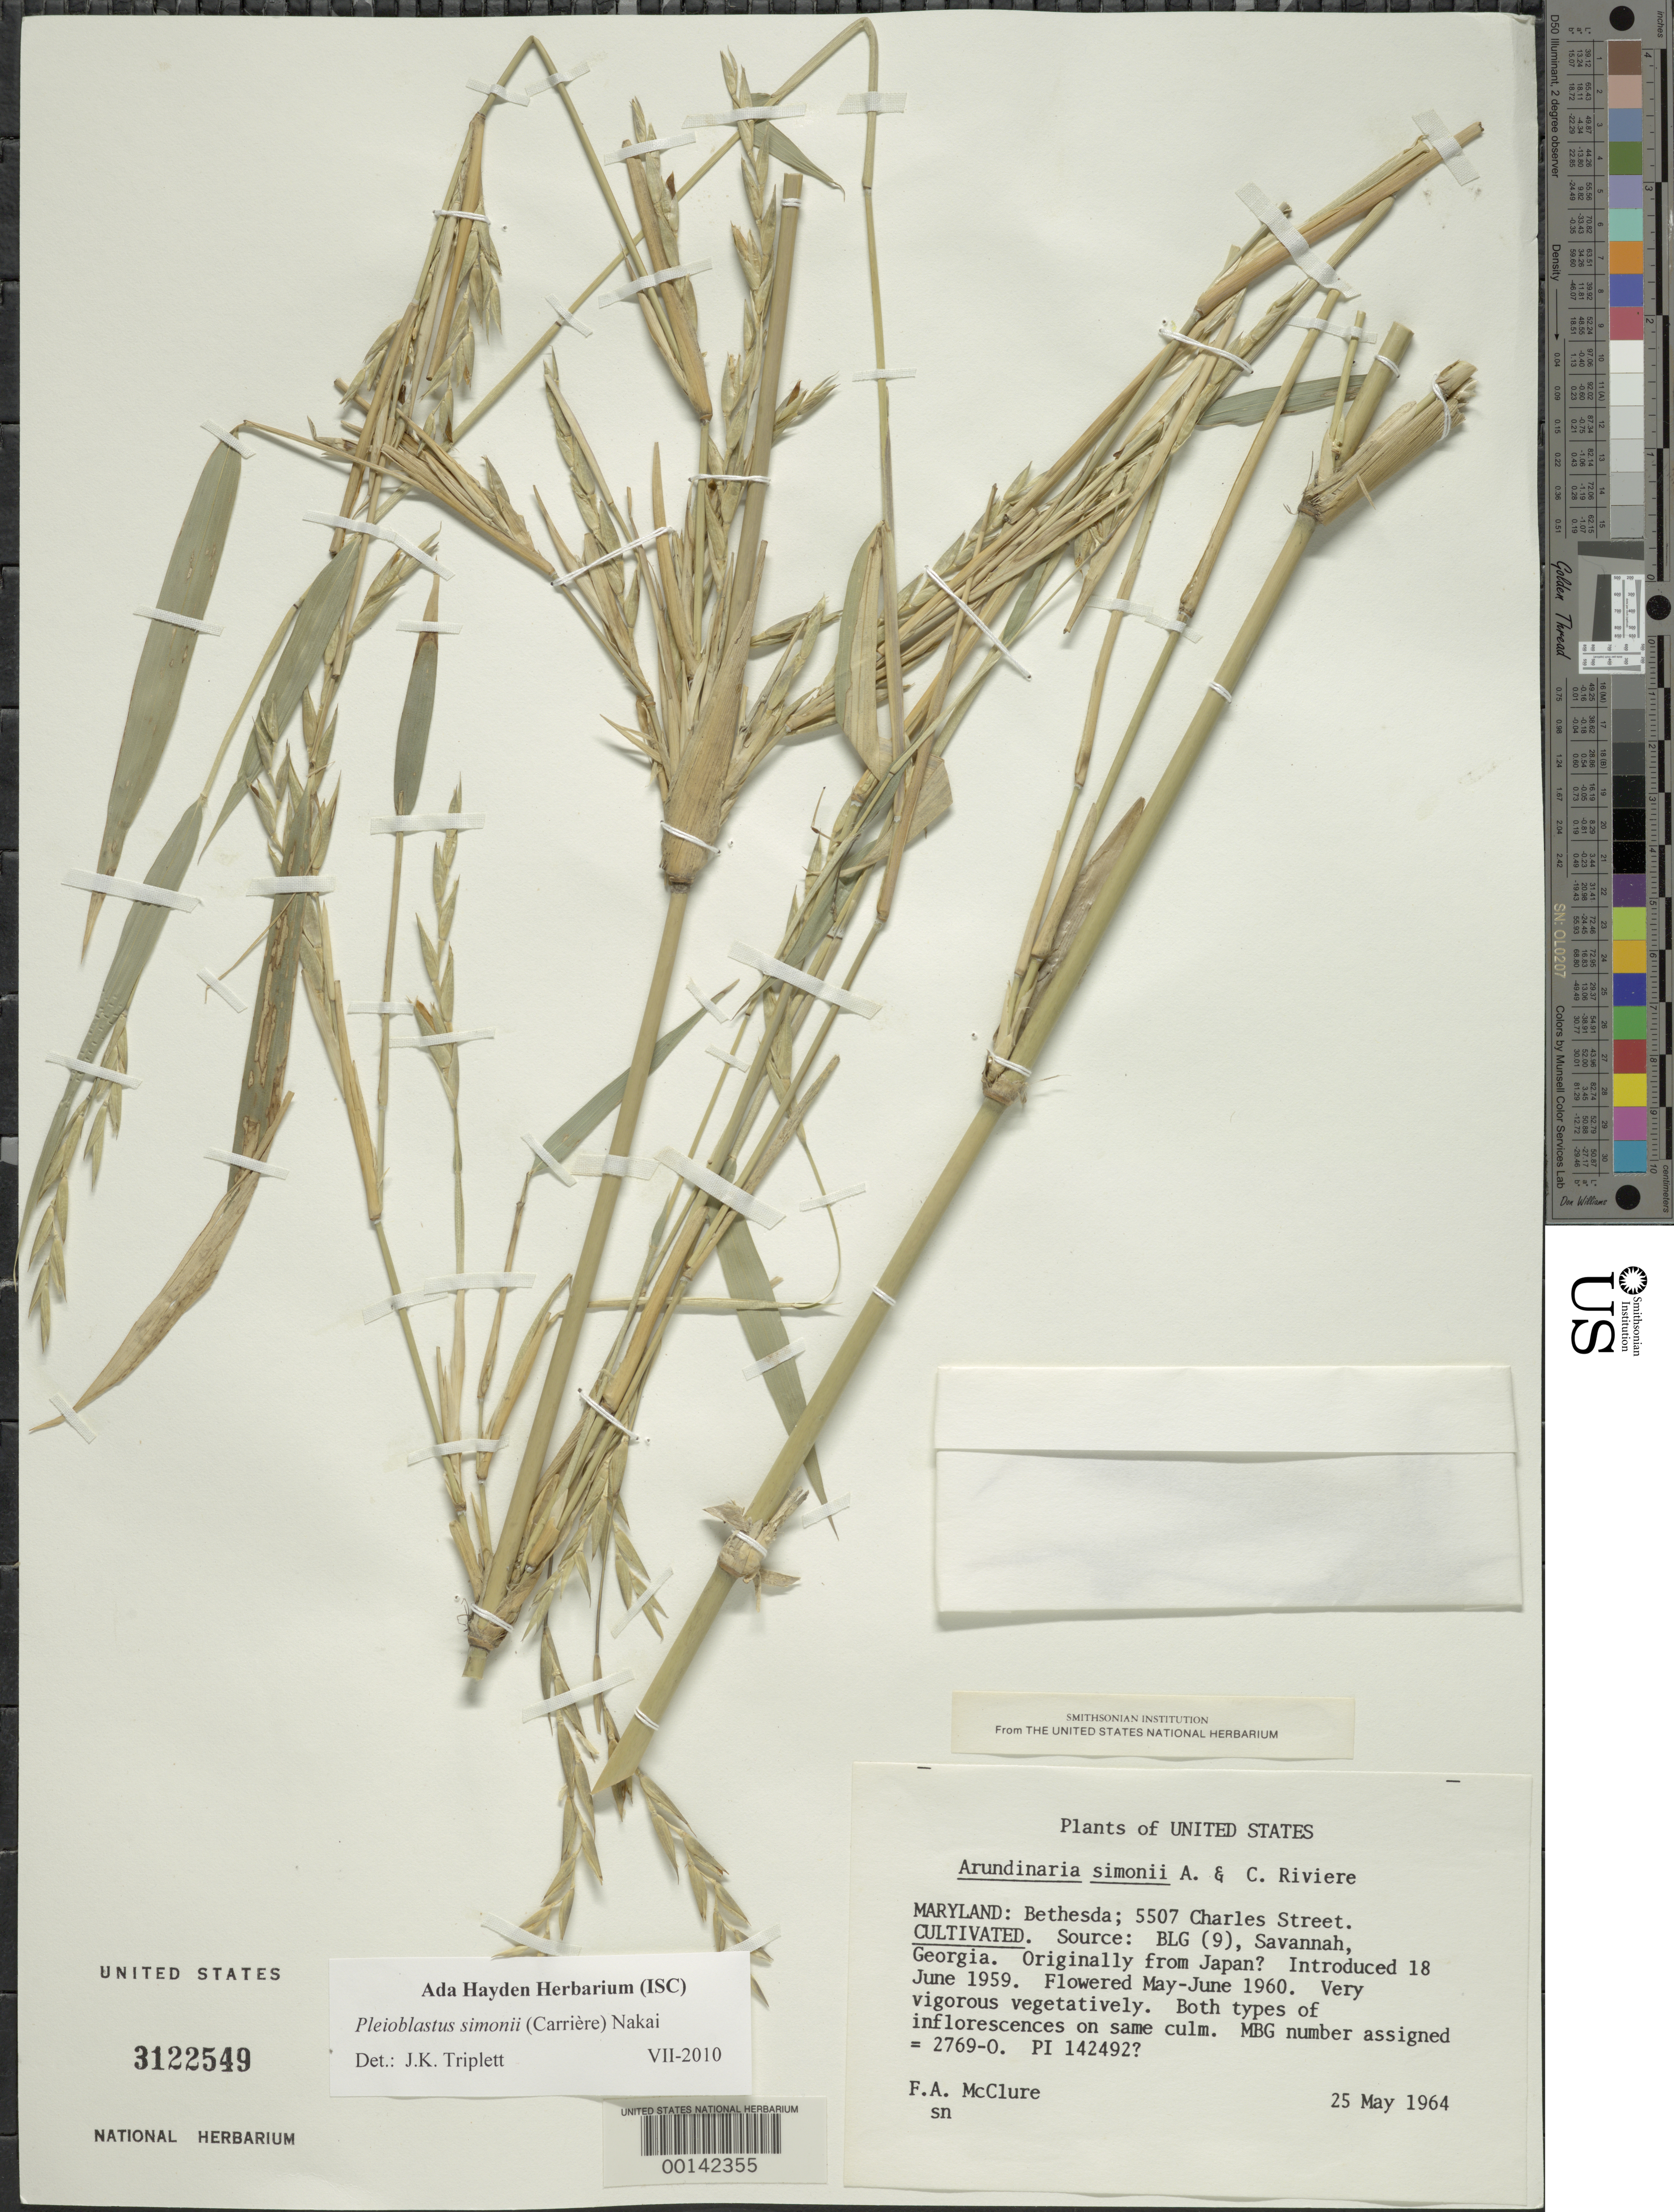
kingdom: Plantae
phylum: Tracheophyta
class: Liliopsida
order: Poales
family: Poaceae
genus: Pleioblastus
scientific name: Pleioblastus simonii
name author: (Carrière) Nakai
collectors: F. A. McClure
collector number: MBG 2769-0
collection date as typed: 25 May 1964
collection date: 1964-05-25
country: United States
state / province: Maryland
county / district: Montgomery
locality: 5507 Charles Street, Bethesda (McClure's garden)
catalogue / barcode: US 3122549